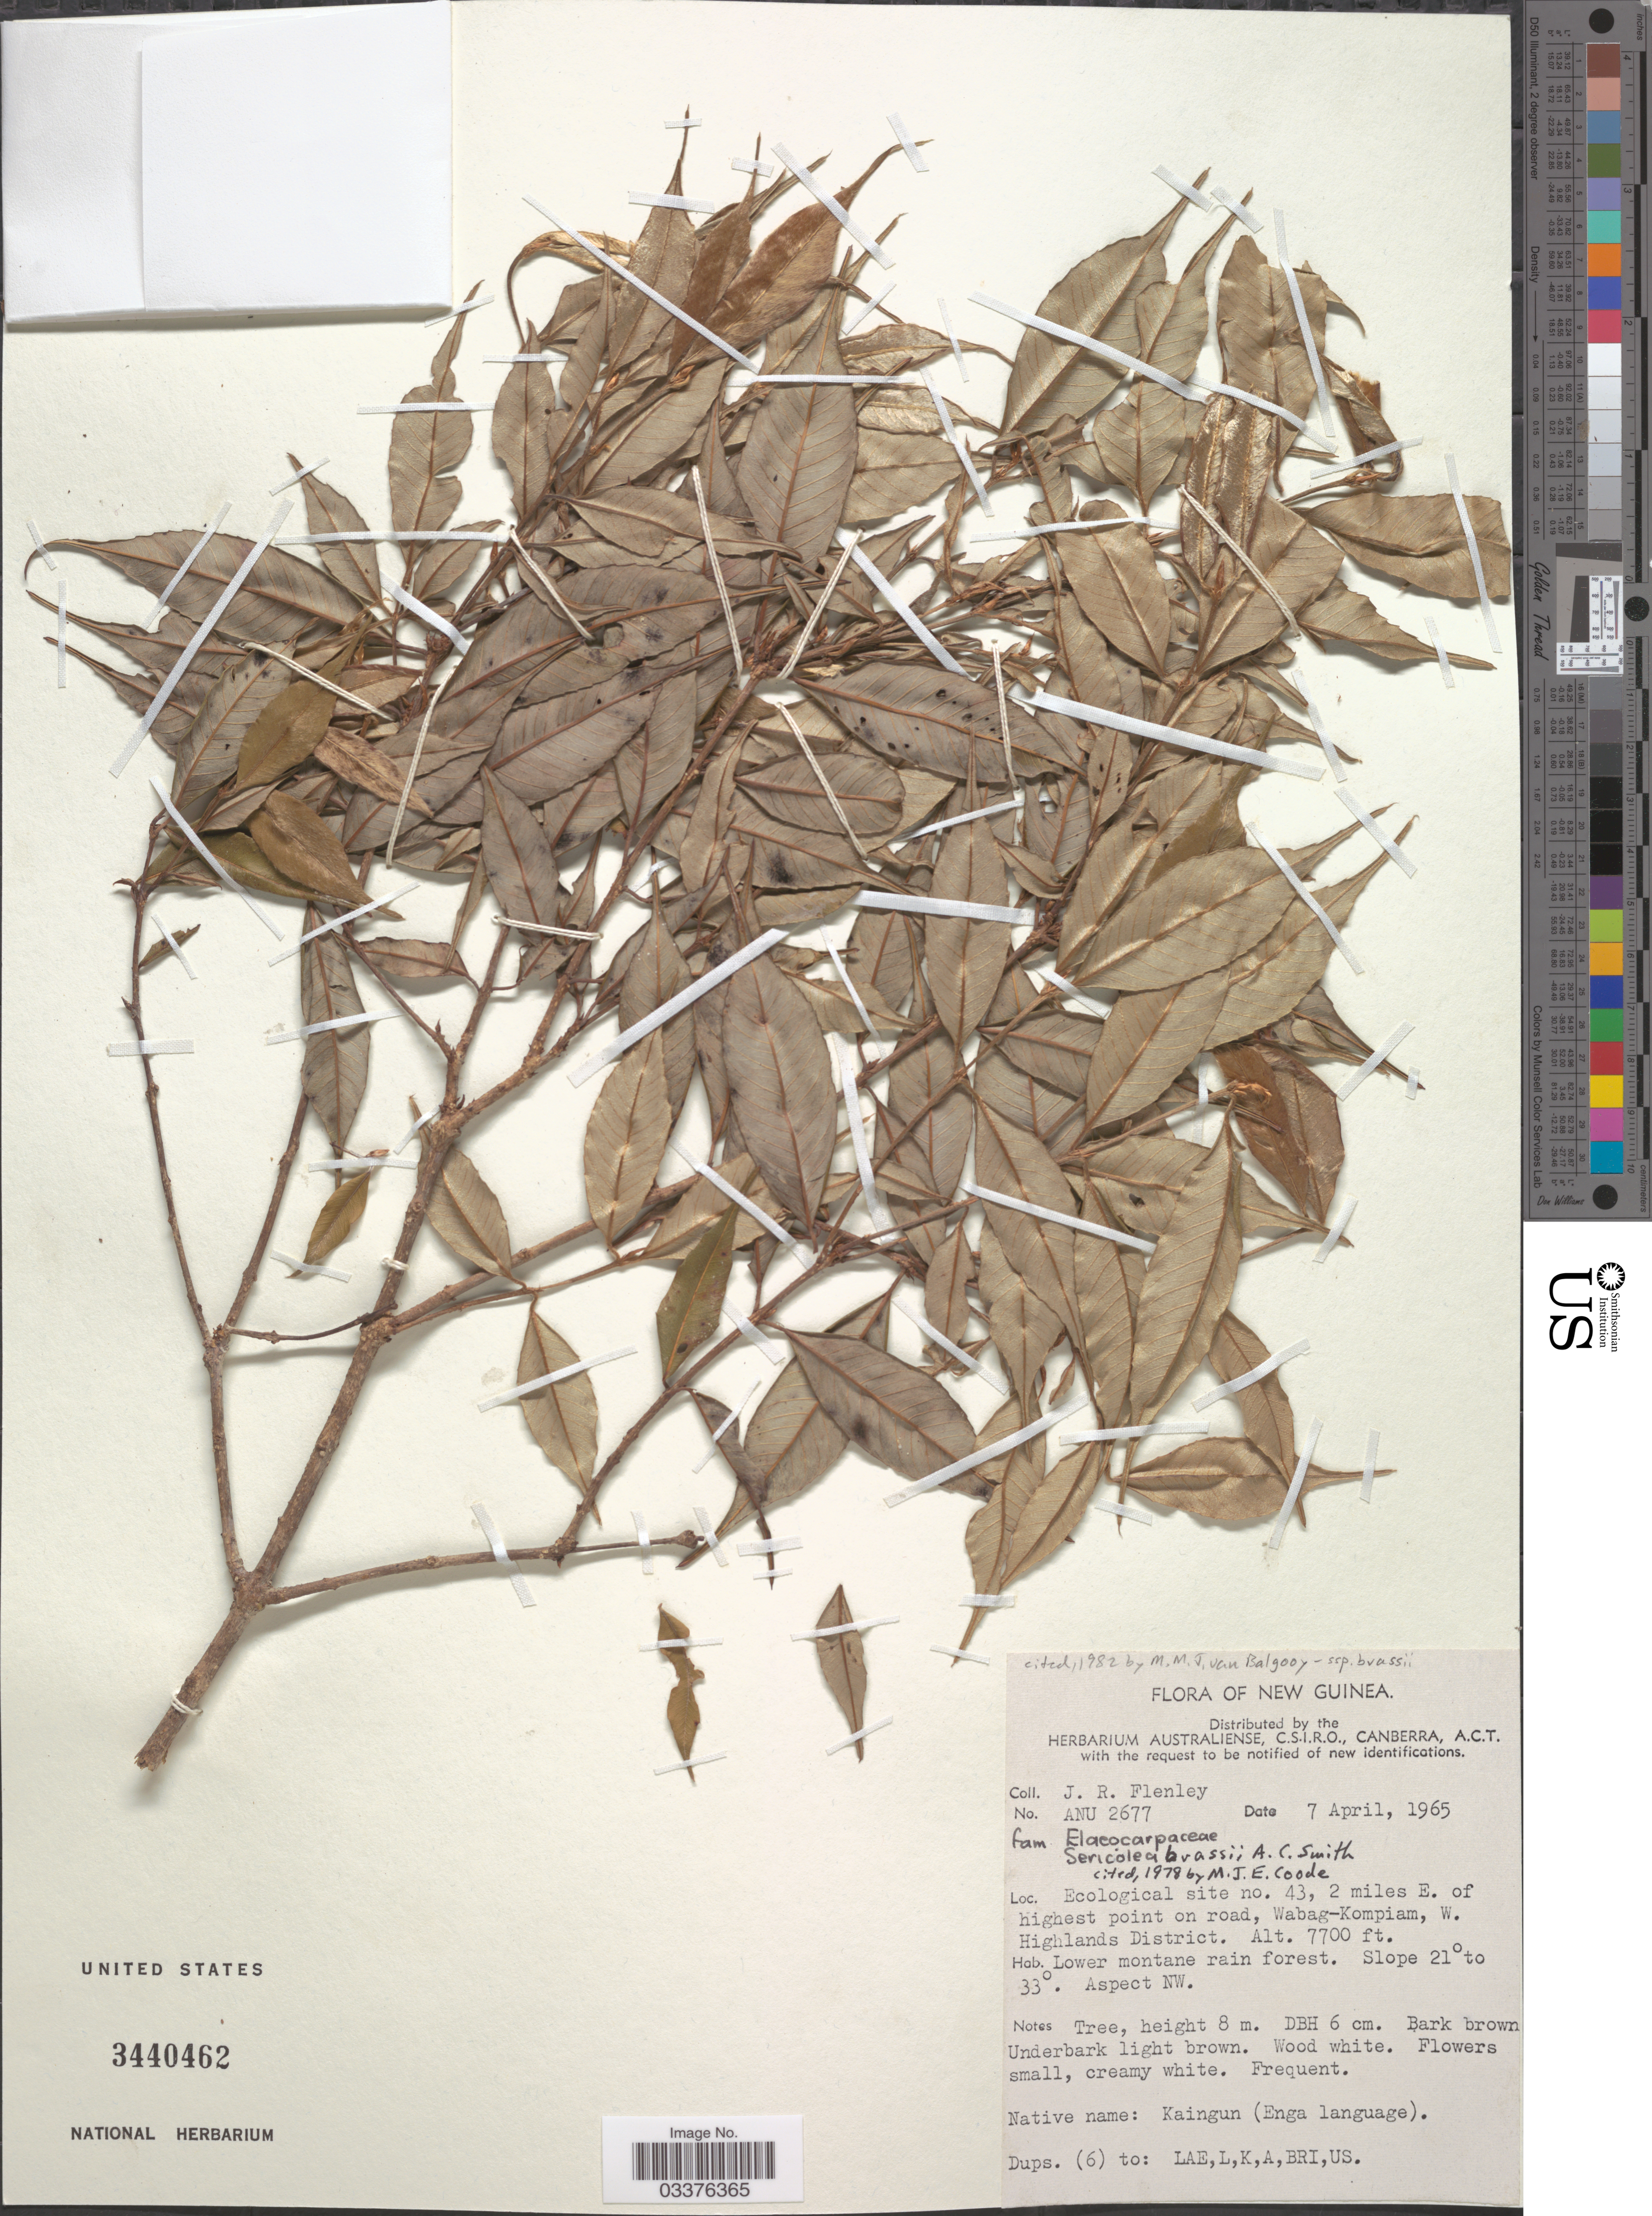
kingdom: Plantae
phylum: Tracheophyta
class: Magnoliopsida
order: Oxalidales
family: Elaeocarpaceae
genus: Sericolea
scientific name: Sericolea brassii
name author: A.C. Sm.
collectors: J. Flenley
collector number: ANU 2677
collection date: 1965-04-07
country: Papua New Guinea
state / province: Western Highlands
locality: New Guinea. Ecological site no. 43, 2 miles E. of highest point on road, Wabag-Kompiam, W. Highlands District. Slope 21° to 33°. Aspect NW.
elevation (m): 2347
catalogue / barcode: US 3440462